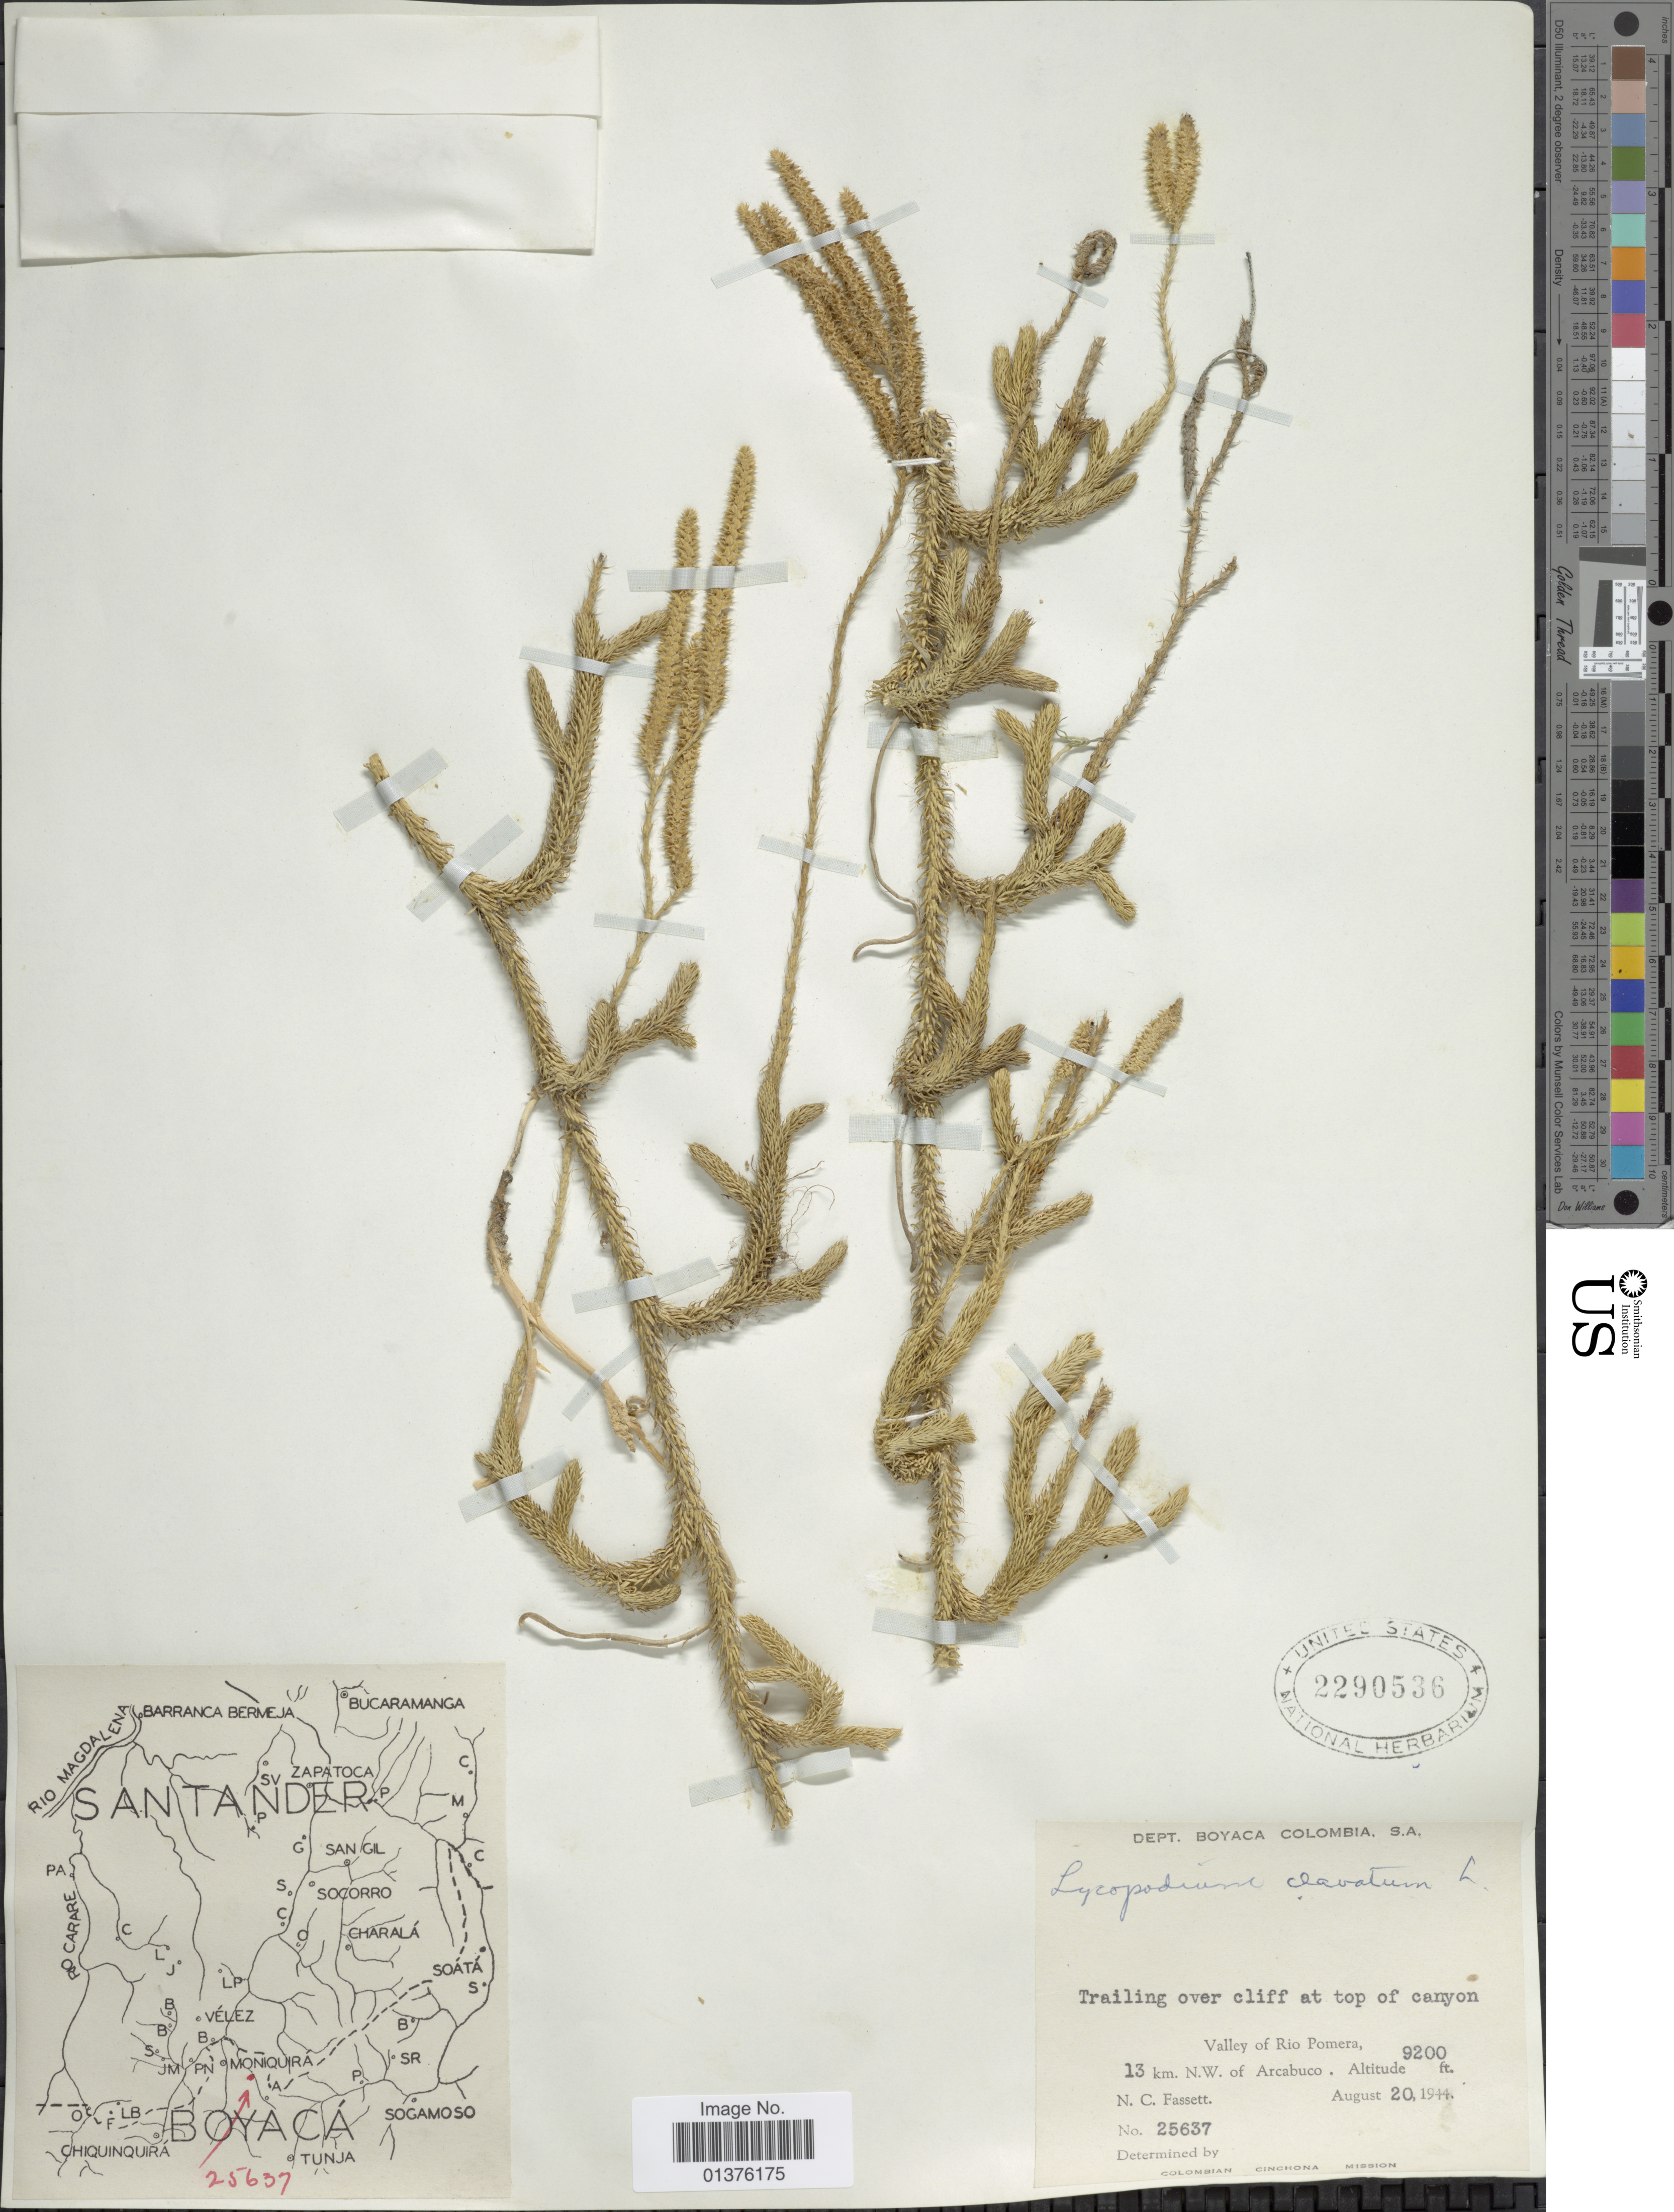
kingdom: Plantae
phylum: Tracheophyta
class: Lycopodiopsida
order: Lycopodiales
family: Lycopodiaceae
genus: Lycopodium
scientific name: Lycopodium clavatum subsp. clavatum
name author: L.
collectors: N. C. Fassett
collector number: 25637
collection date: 1944-08-20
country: Colombia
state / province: Boyacá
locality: Trailing over cliff at top of canyon, Valley of Rio Pomera, 13km N.W. of Arcabuco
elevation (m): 2804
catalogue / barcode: US 2290536